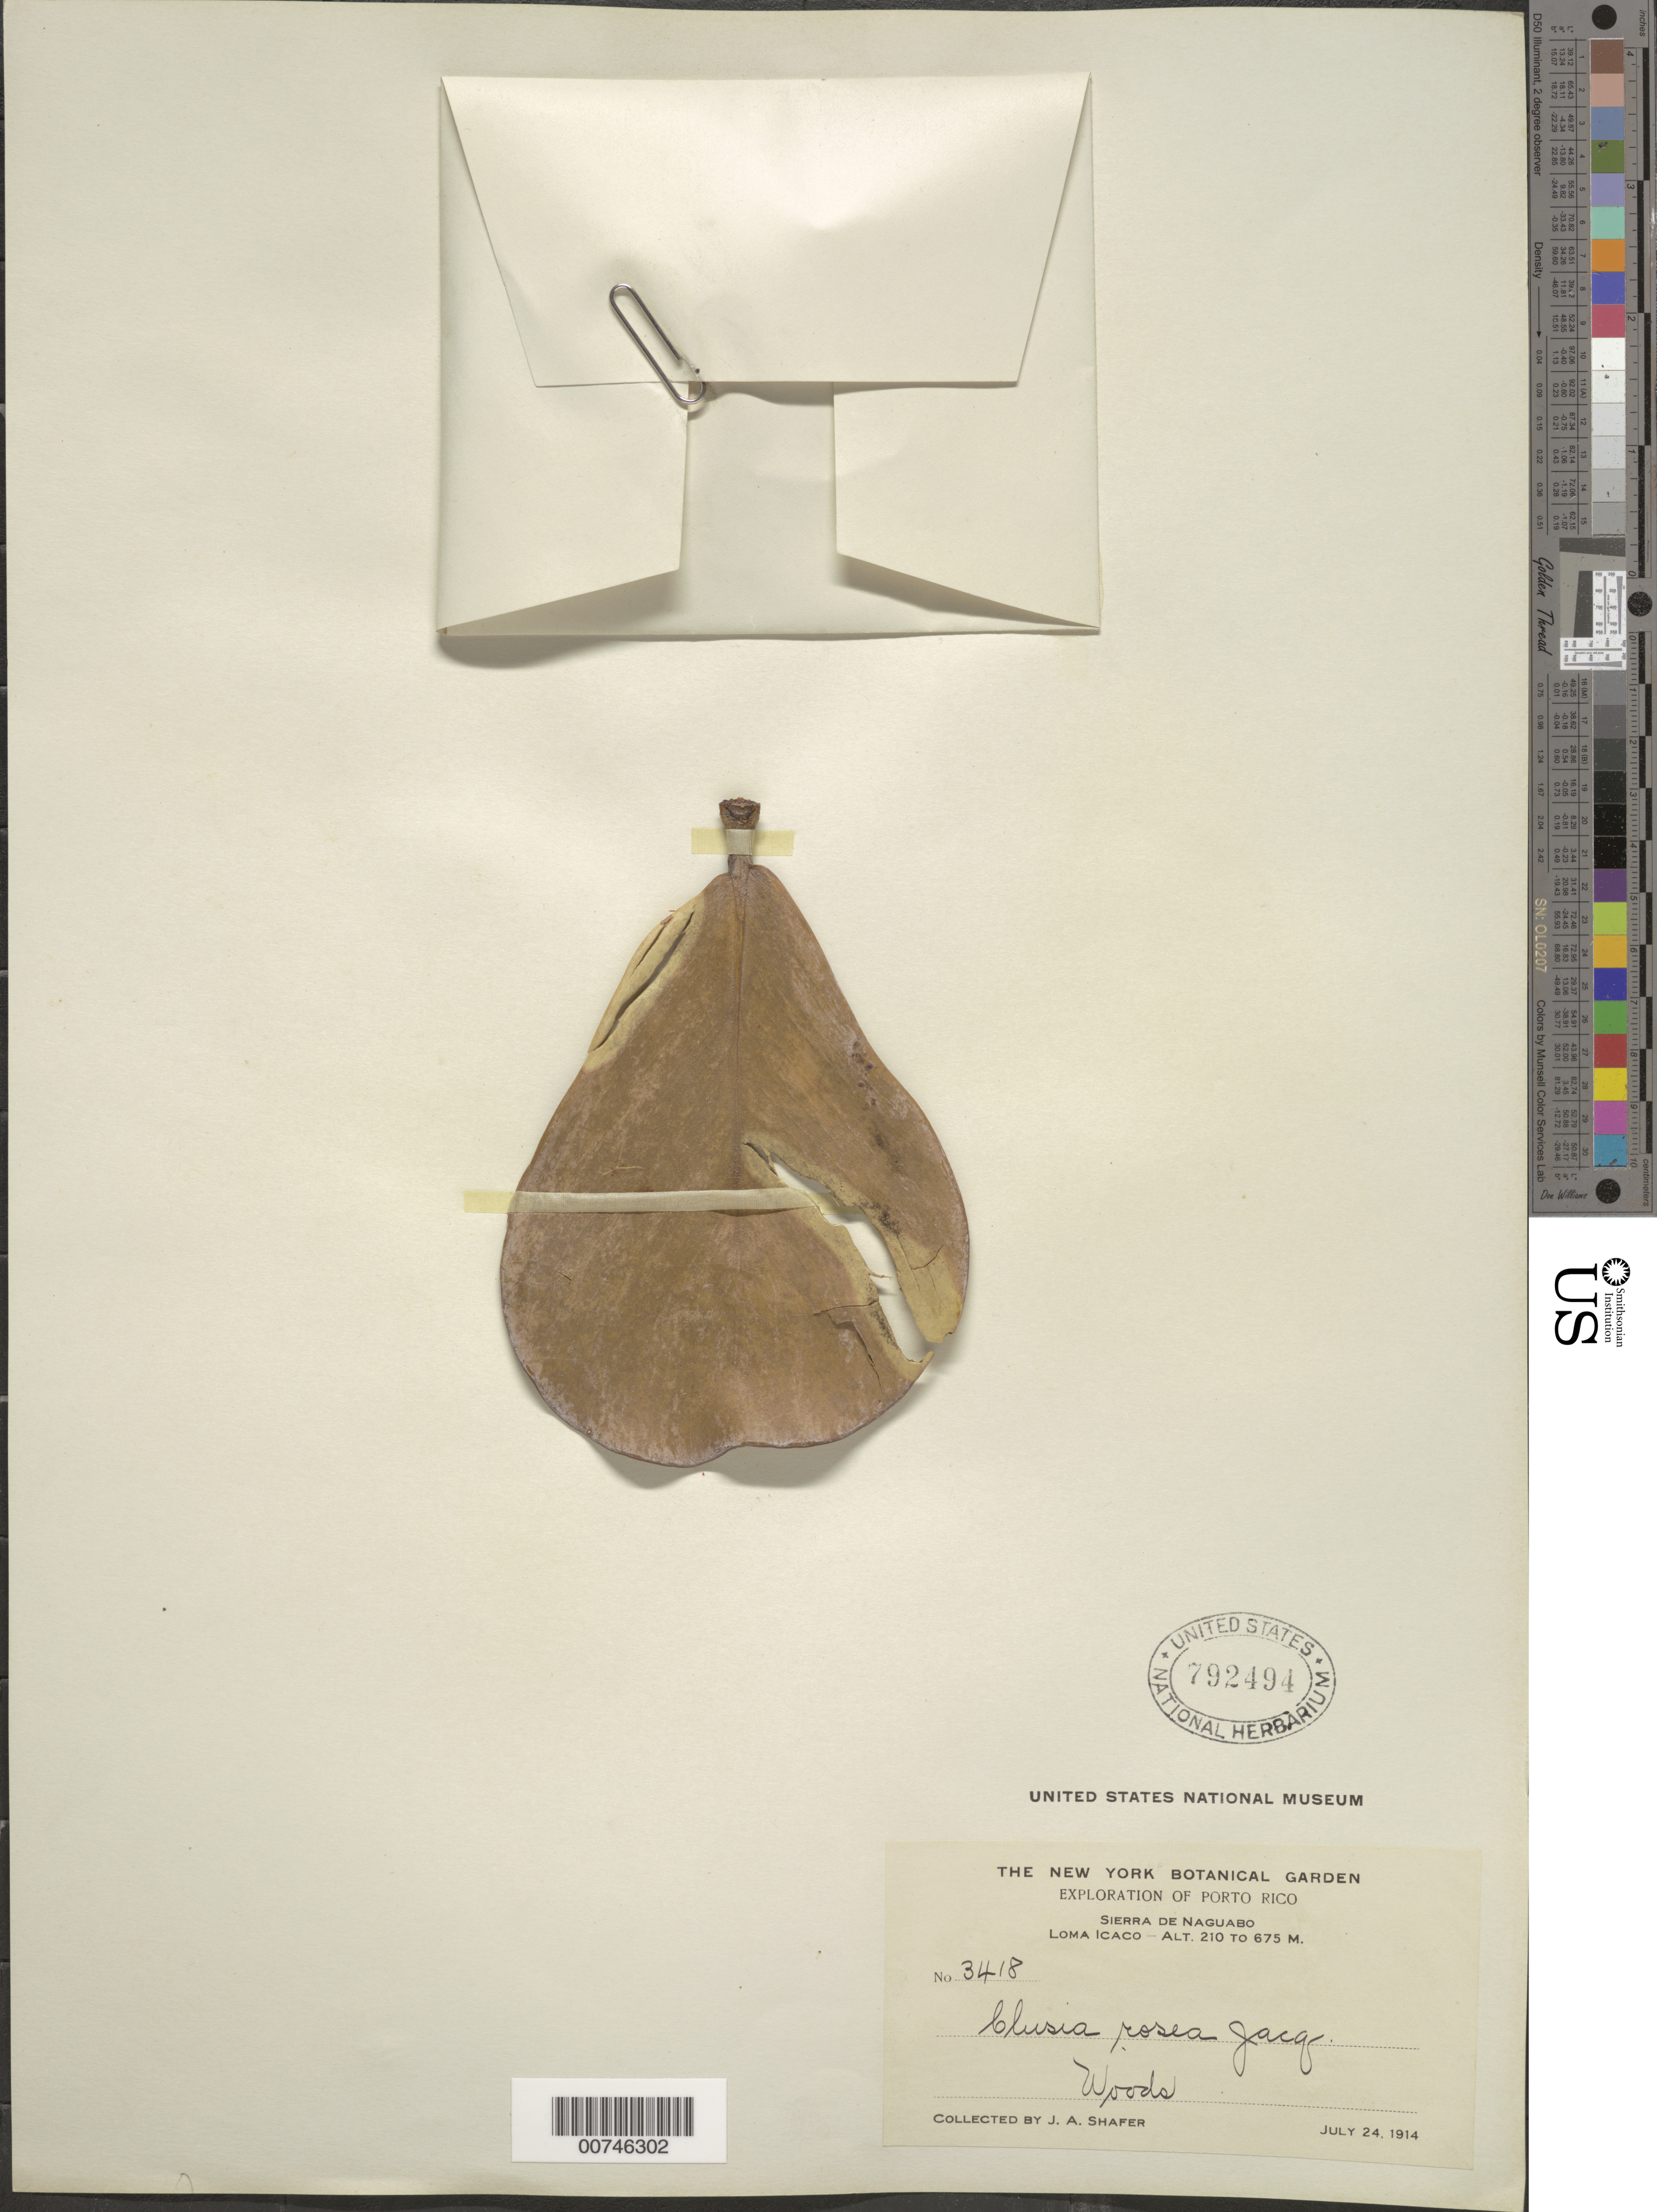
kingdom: Plantae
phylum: Tracheophyta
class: Magnoliopsida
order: Malpighiales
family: Clusiaceae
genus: Clusia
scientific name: Clusia rosea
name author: Jacq.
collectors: J. A. Shafer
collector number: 3418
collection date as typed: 24 Jul 1914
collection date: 1914-07-24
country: Puerto Rico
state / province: Naguabo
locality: Sierra de Naguabo, Loma de Icaco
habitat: Woods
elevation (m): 210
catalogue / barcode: US 792494